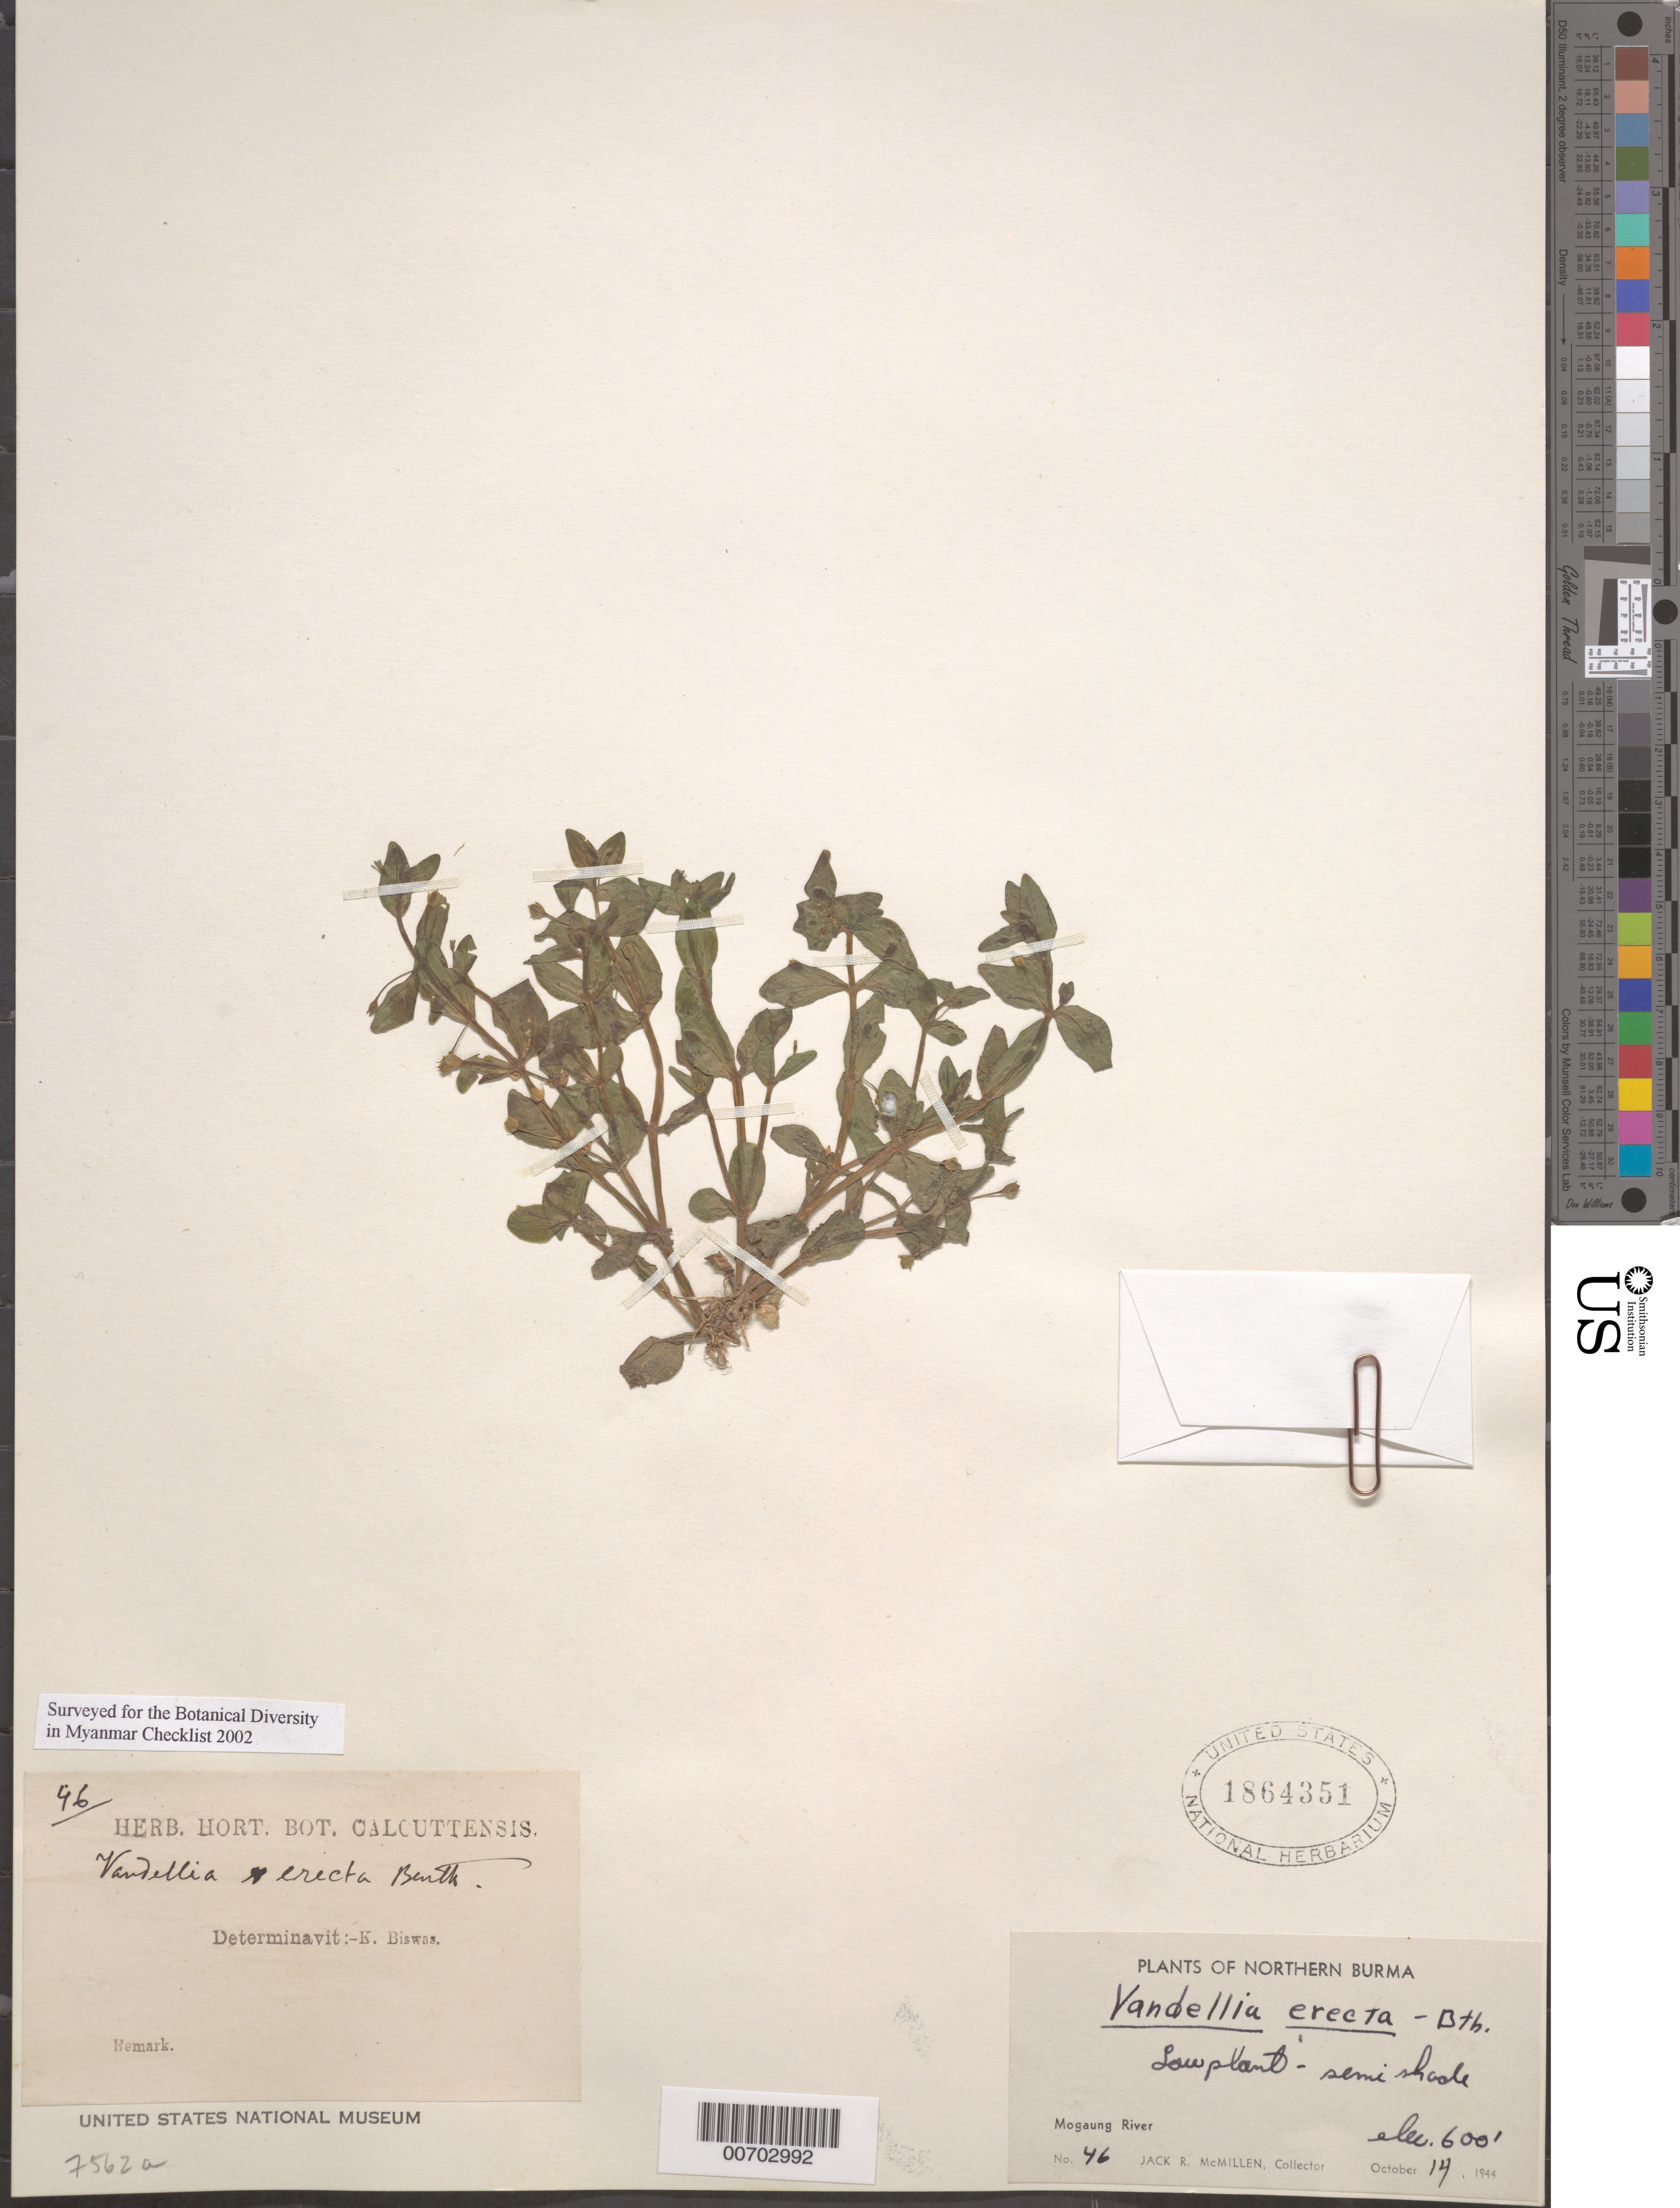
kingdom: Plantae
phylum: Tracheophyta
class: Magnoliopsida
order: Lamiales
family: Linderniaceae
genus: Vandellia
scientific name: Vandellia erecta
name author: Benth.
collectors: J. McMillen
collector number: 46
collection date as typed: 14 Oct 1944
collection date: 1944-10-14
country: Myanmar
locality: Mogaung R.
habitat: Semi-shade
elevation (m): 183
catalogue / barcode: US 1864351